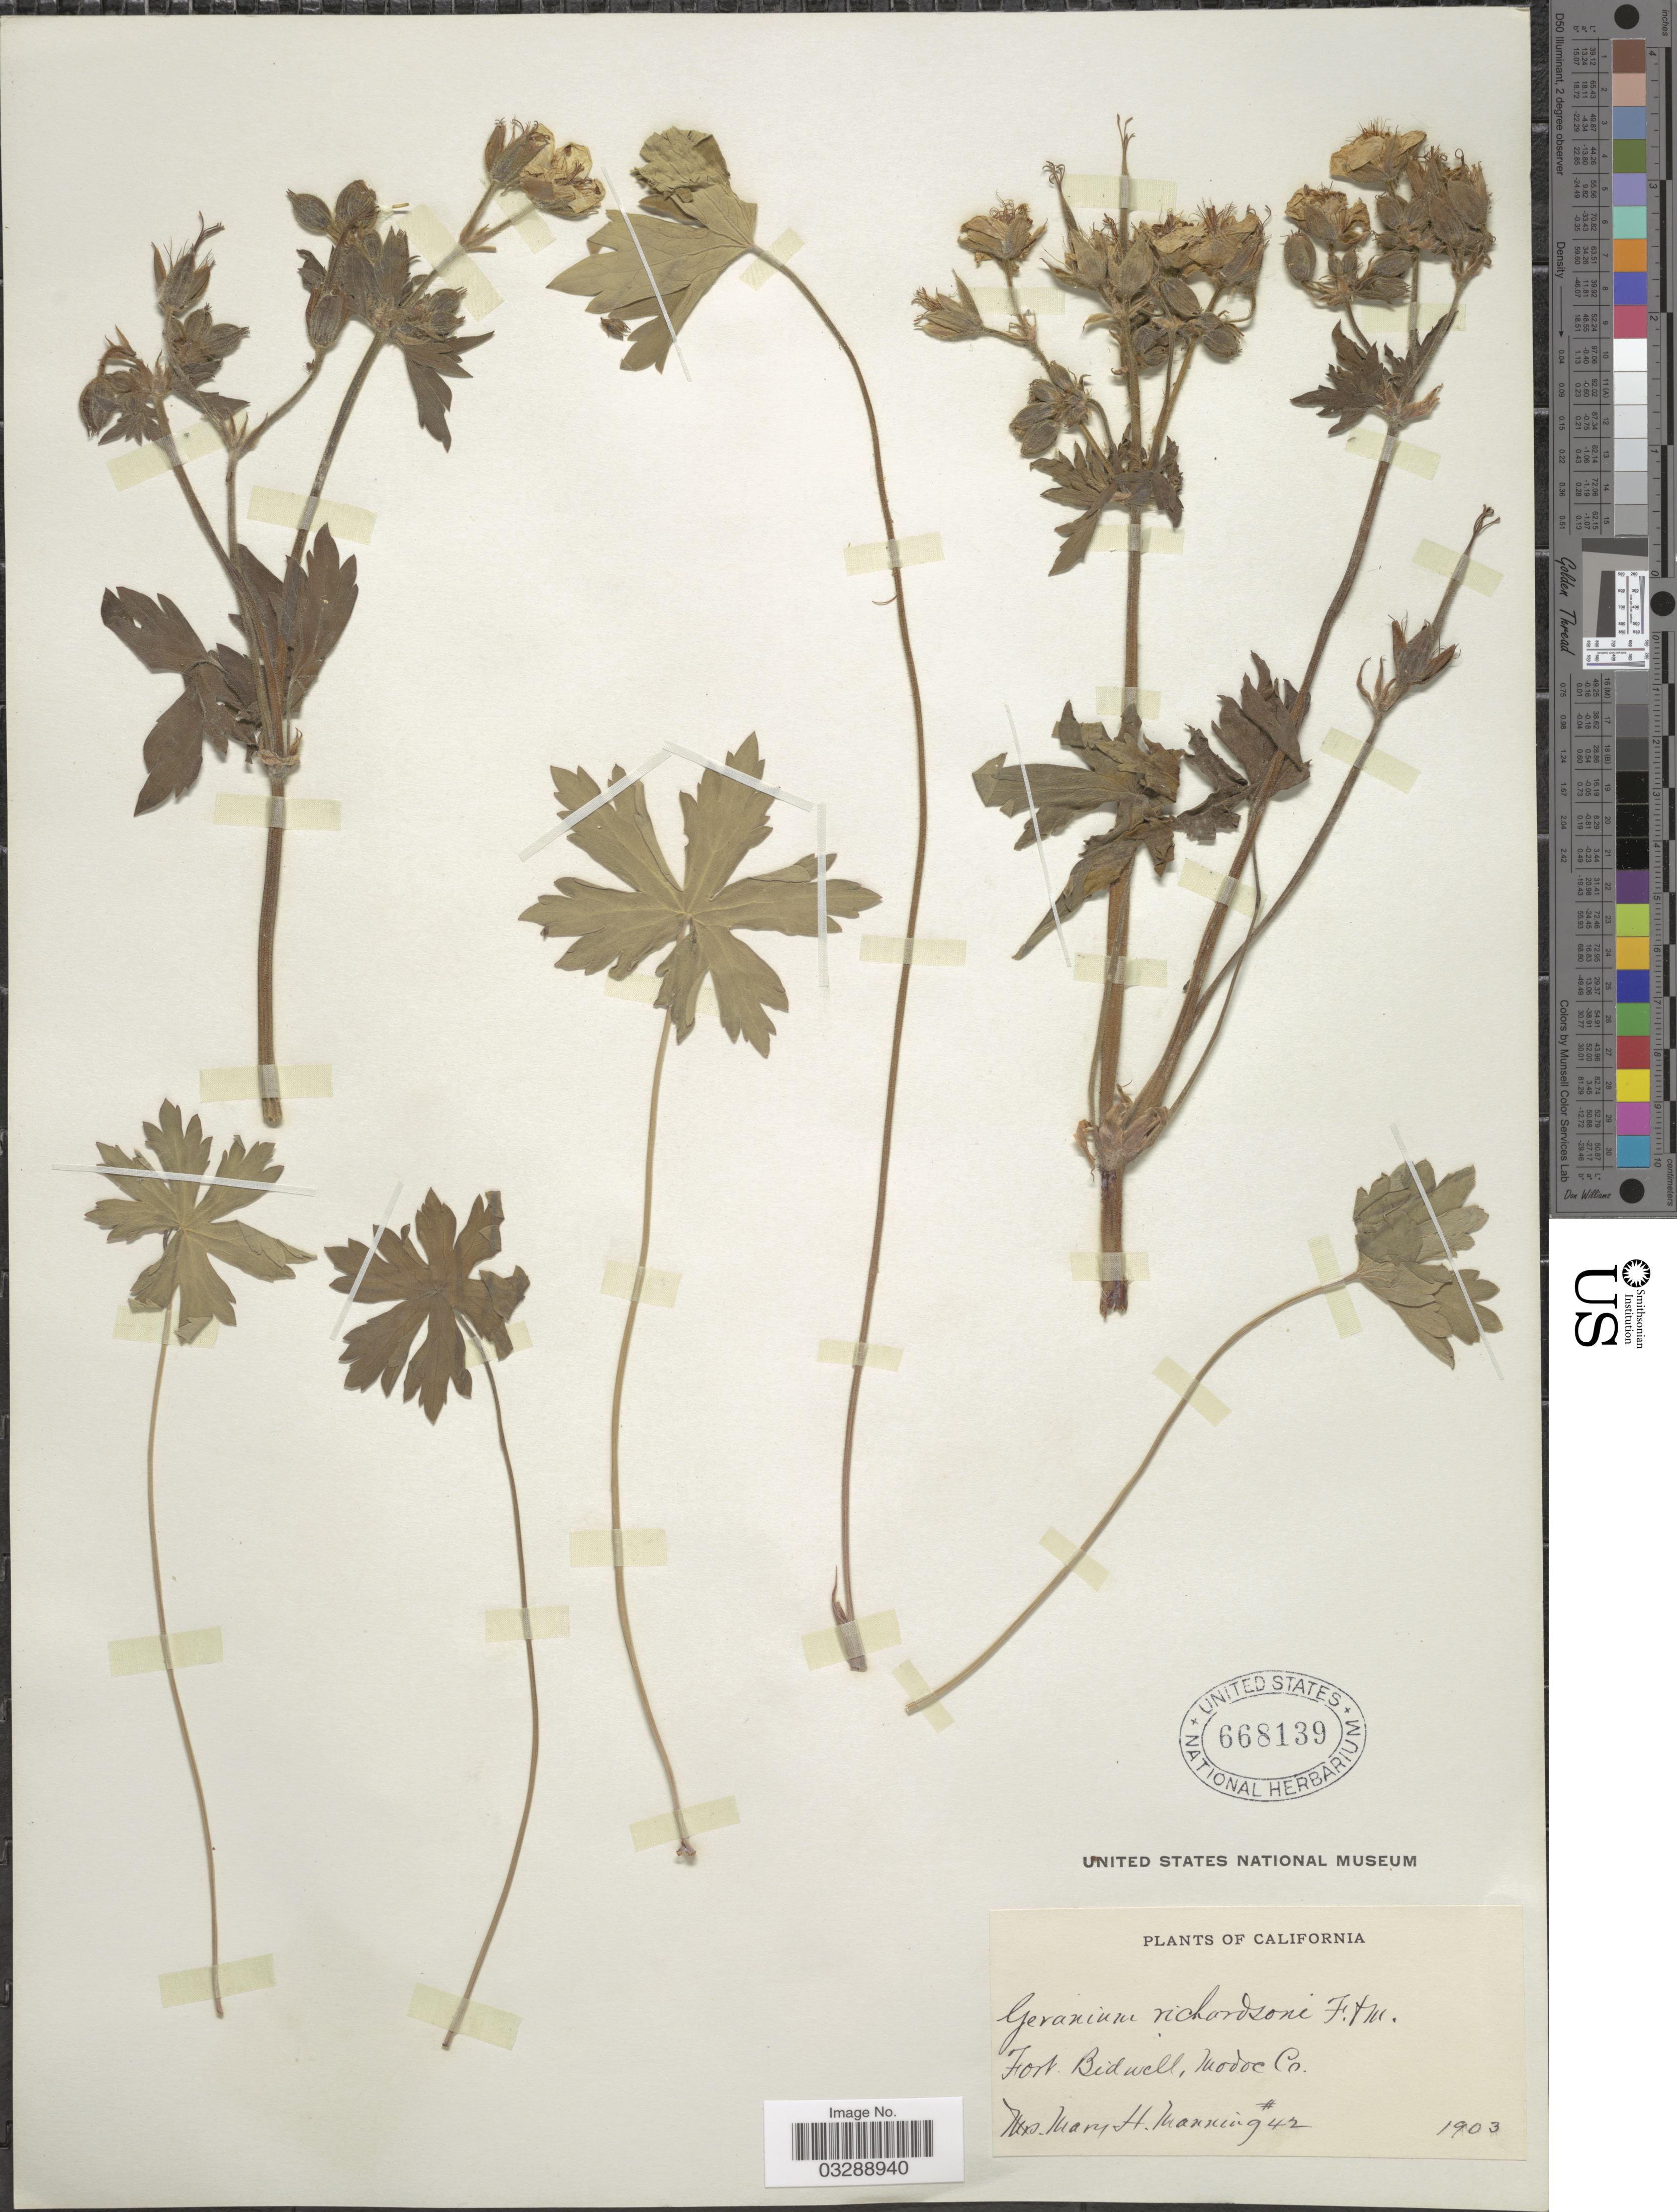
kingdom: Plantae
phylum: Tracheophyta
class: Magnoliopsida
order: Geraniales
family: Geraniaceae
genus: Geranium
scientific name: Geranium richardsonii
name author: Fisch. & Trautv.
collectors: M. Manning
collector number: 42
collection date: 1903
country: United States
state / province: California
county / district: Modoc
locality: Fort Bidwell, Modoc Co.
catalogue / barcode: US 668139